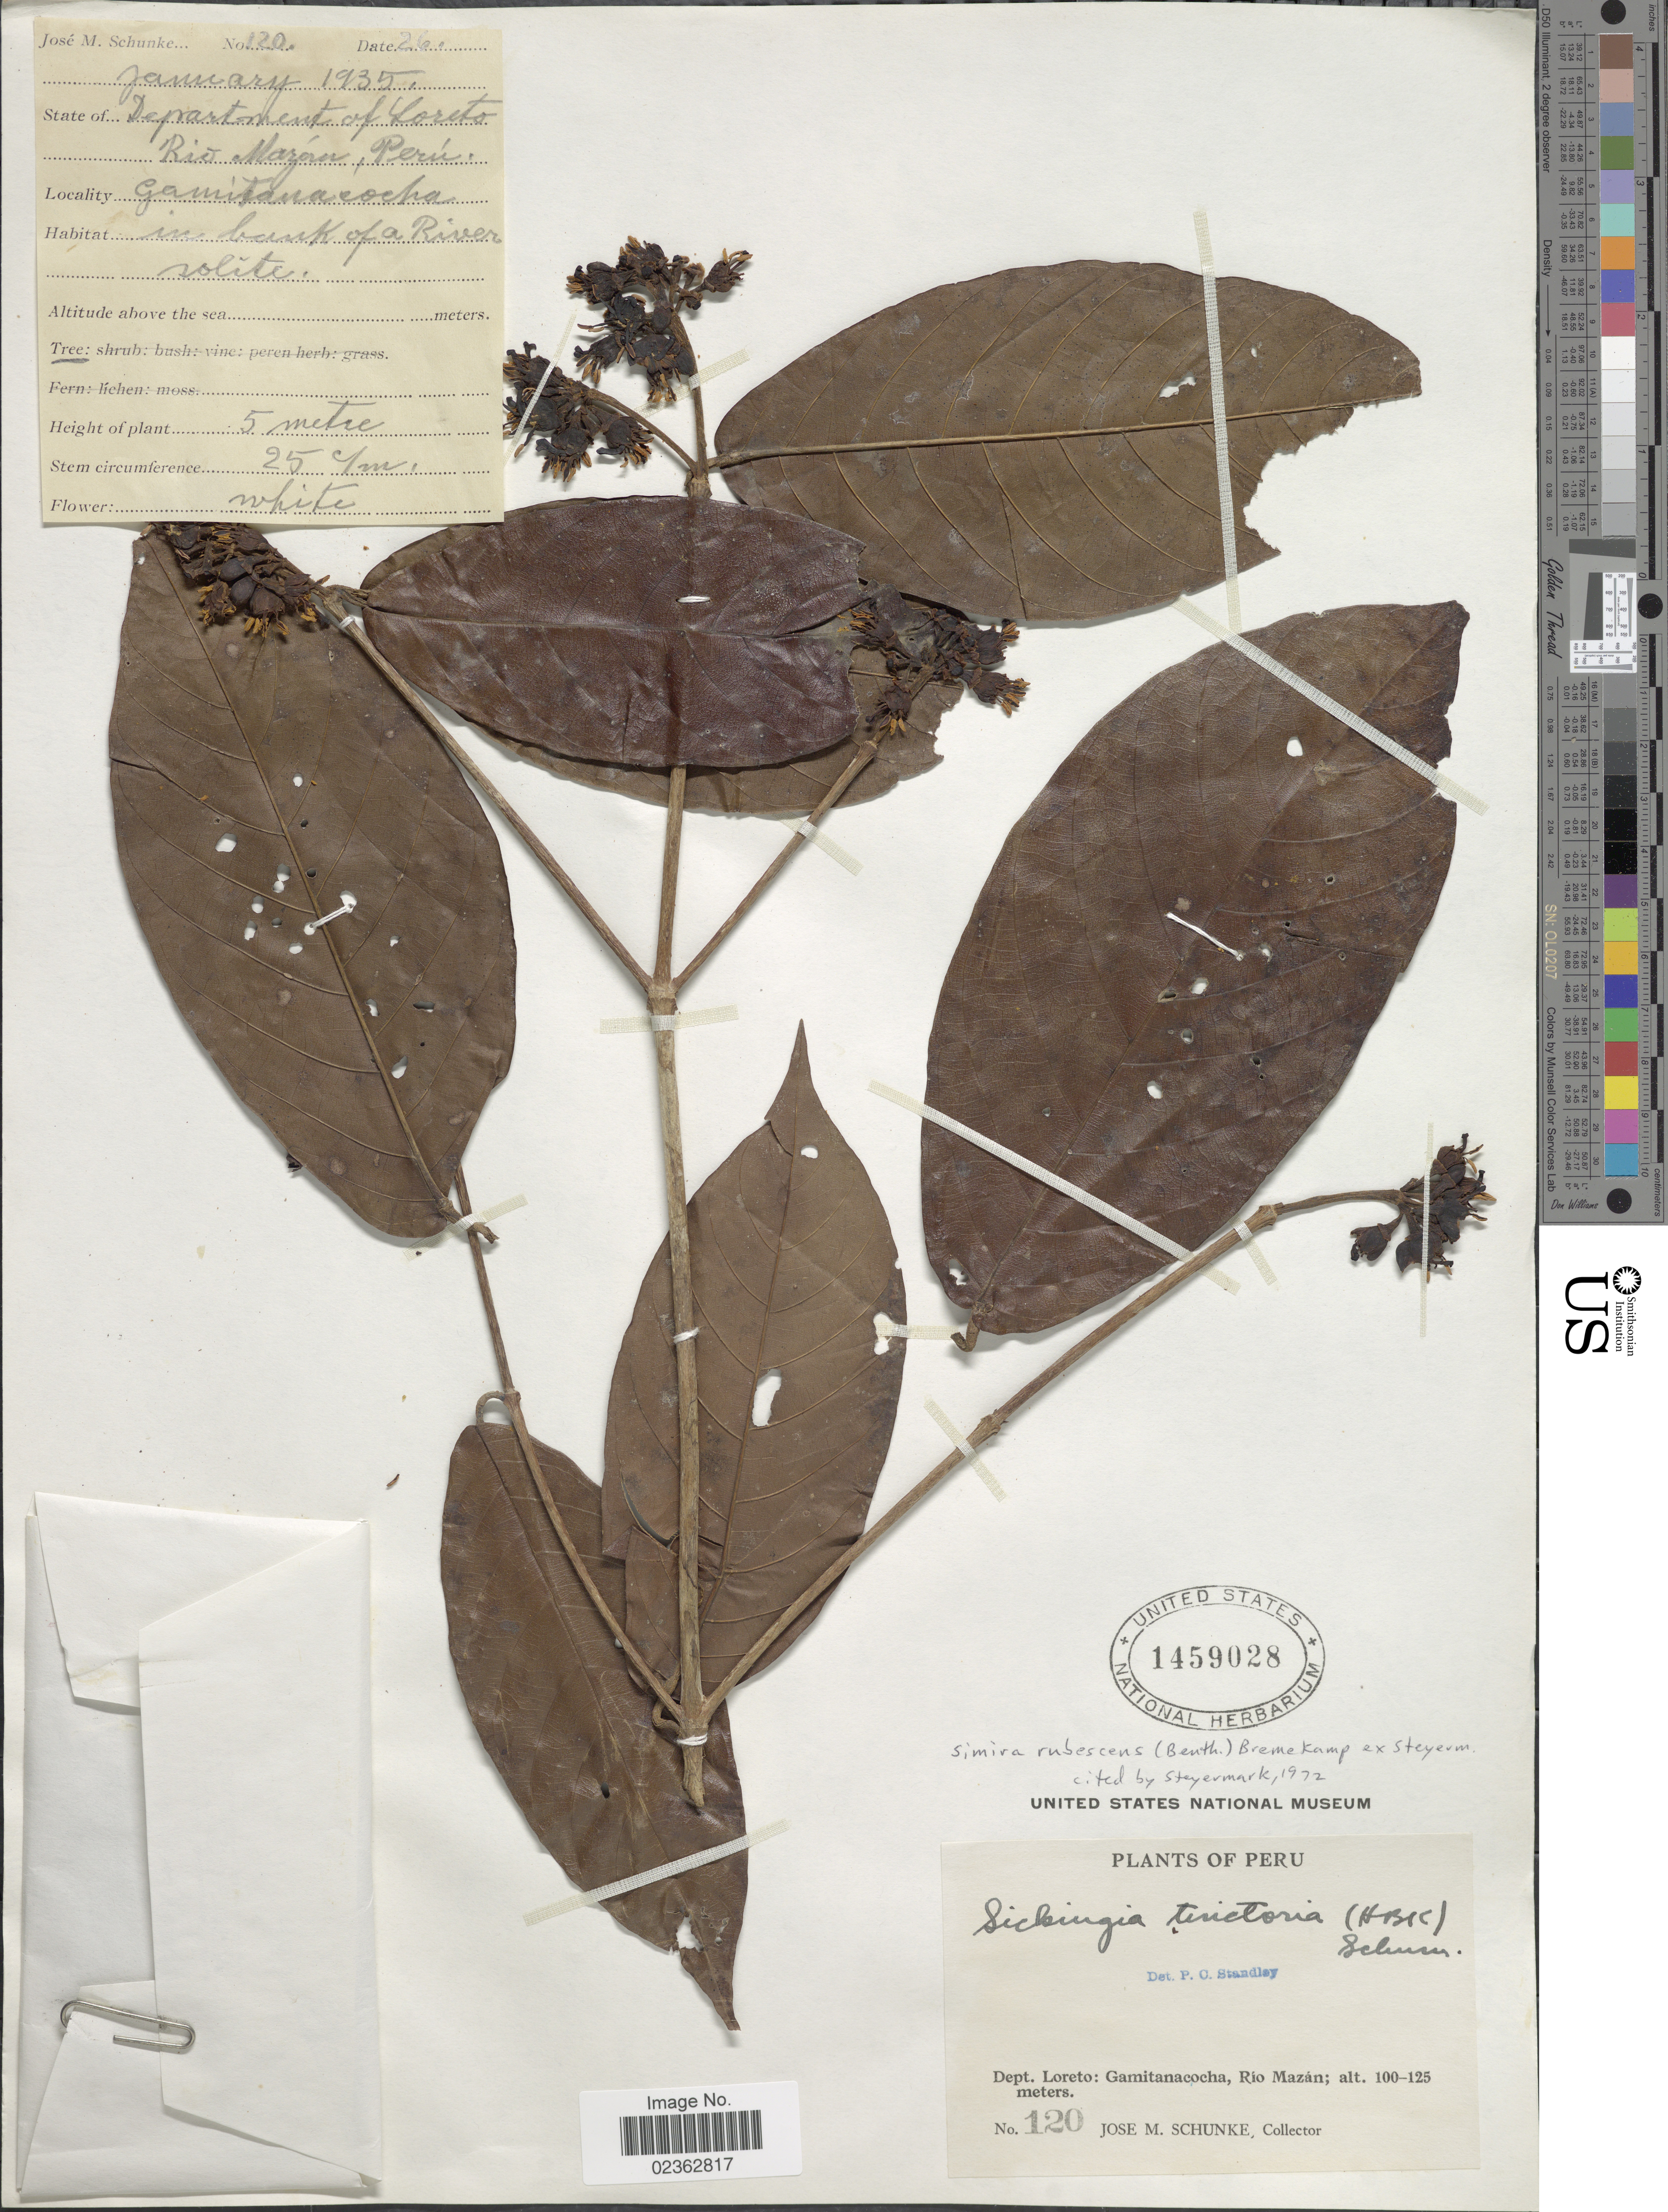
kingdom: Plantae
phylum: Tracheophyta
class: Magnoliopsida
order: Gentianales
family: Rubiaceae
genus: Simira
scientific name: Simira rubescens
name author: (Benth.) Bremek. ex Steyerm.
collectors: J. M. Schunke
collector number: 120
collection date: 1935-01-26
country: Peru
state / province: Loreto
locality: Gamitanachocha, Rio Mazan, in bank of a river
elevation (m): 100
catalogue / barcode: US 1459028